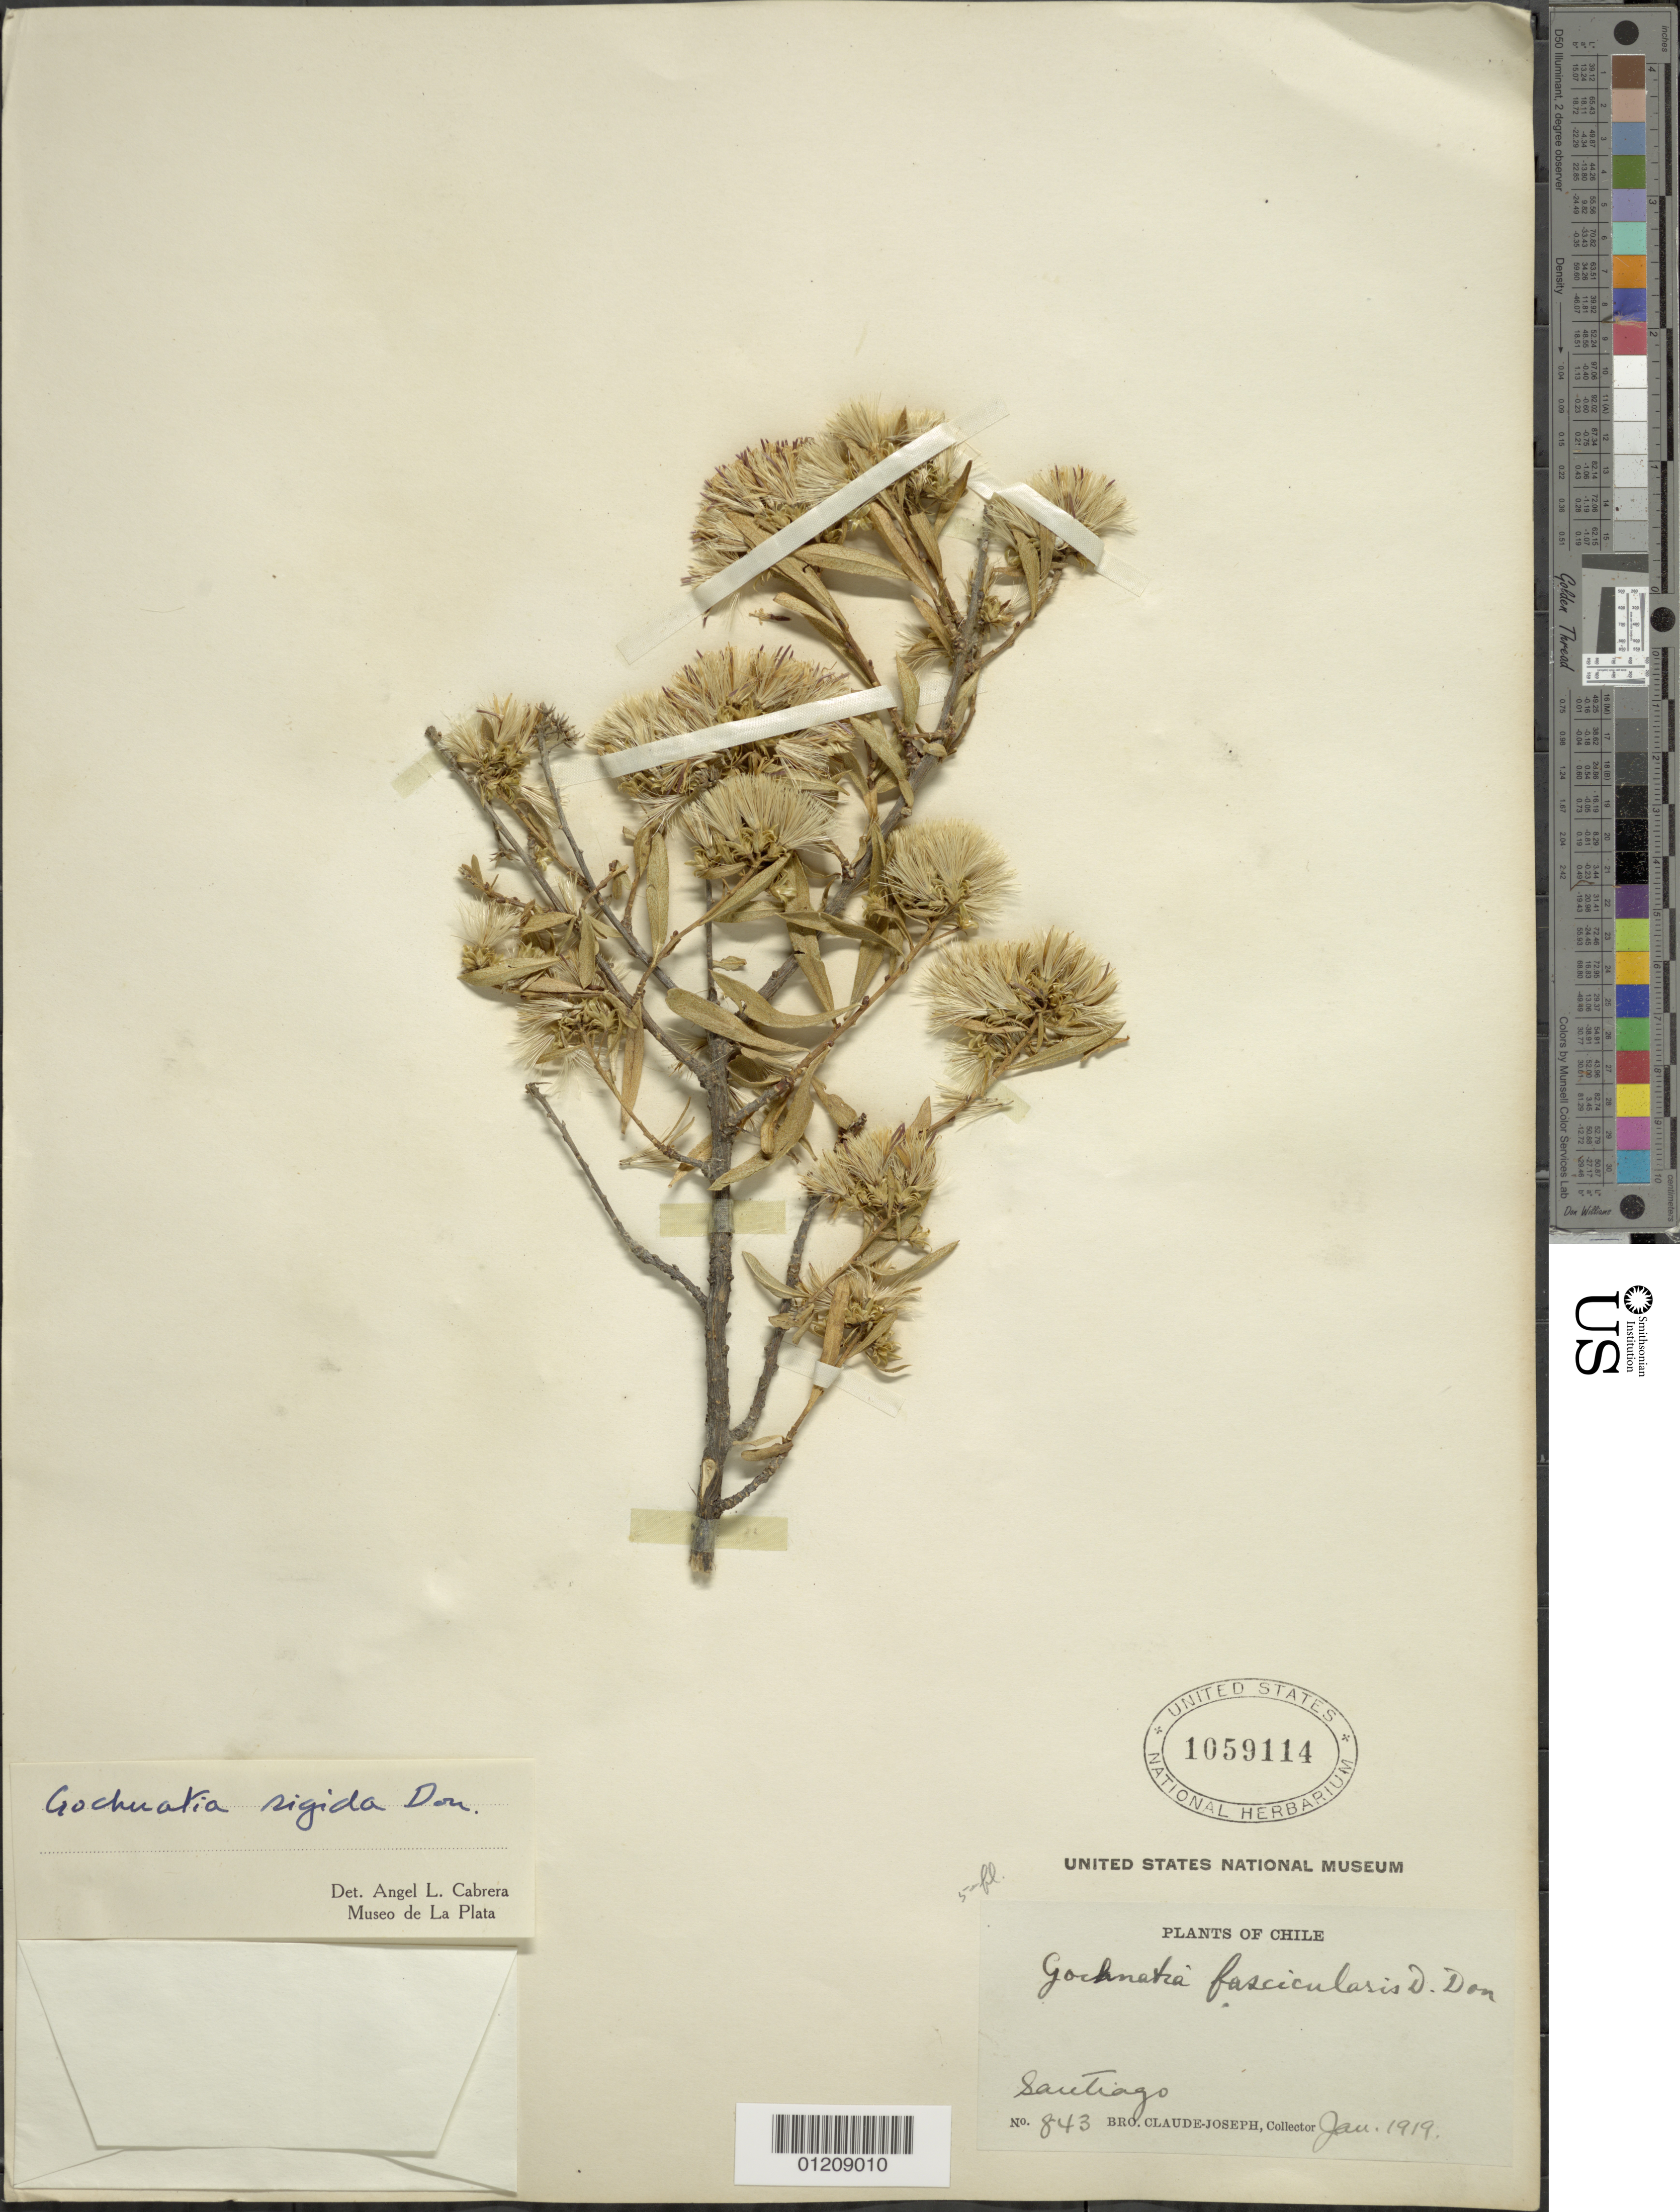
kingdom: Plantae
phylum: Tracheophyta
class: Magnoliopsida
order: Asterales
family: Asteraceae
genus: Pentaphorus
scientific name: Pentaphorus foliolosus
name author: D. Don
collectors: C. Joseph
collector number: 843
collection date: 1919-01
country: Chile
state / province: Región Metropolitana (RM)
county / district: Santiago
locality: Santiago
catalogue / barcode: US 1059114